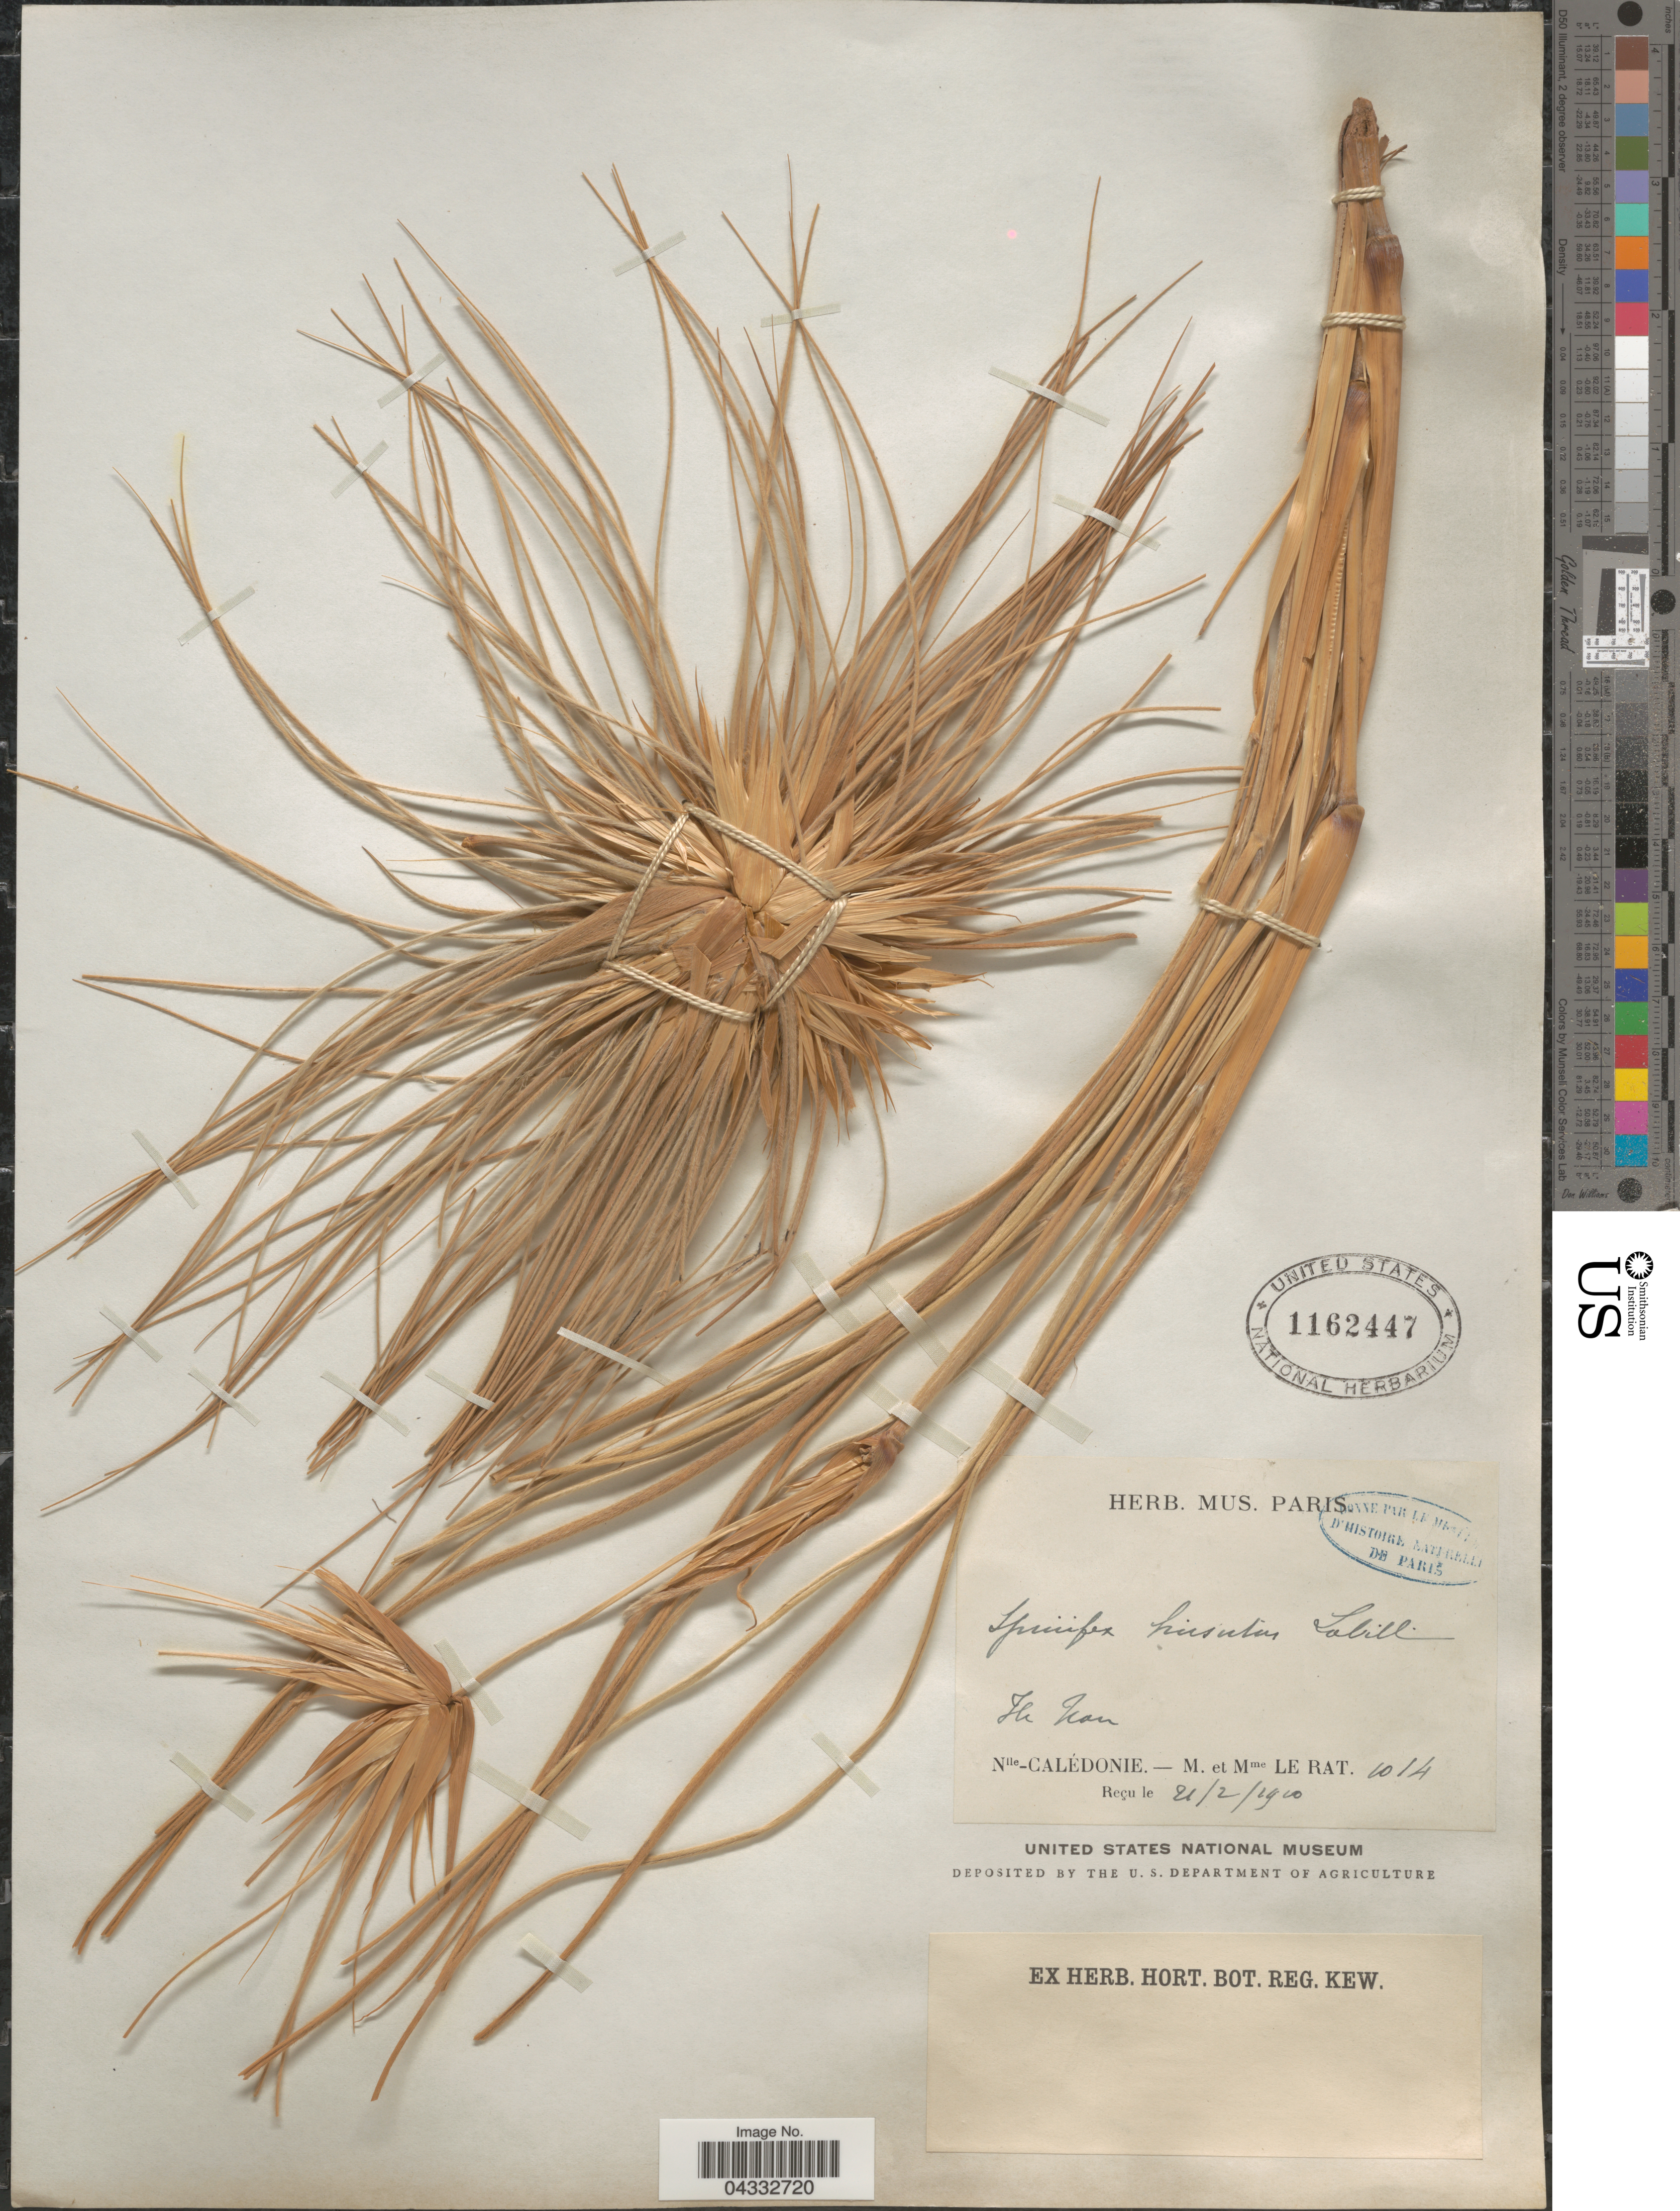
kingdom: Plantae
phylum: Tracheophyta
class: Liliopsida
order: Poales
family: Poaceae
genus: Spinifex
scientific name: Spinifex hirsutus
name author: Labill.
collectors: M. Le Rat & M. Le Rat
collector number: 1014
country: New Caledonia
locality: Ile Nau.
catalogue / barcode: US 1162447